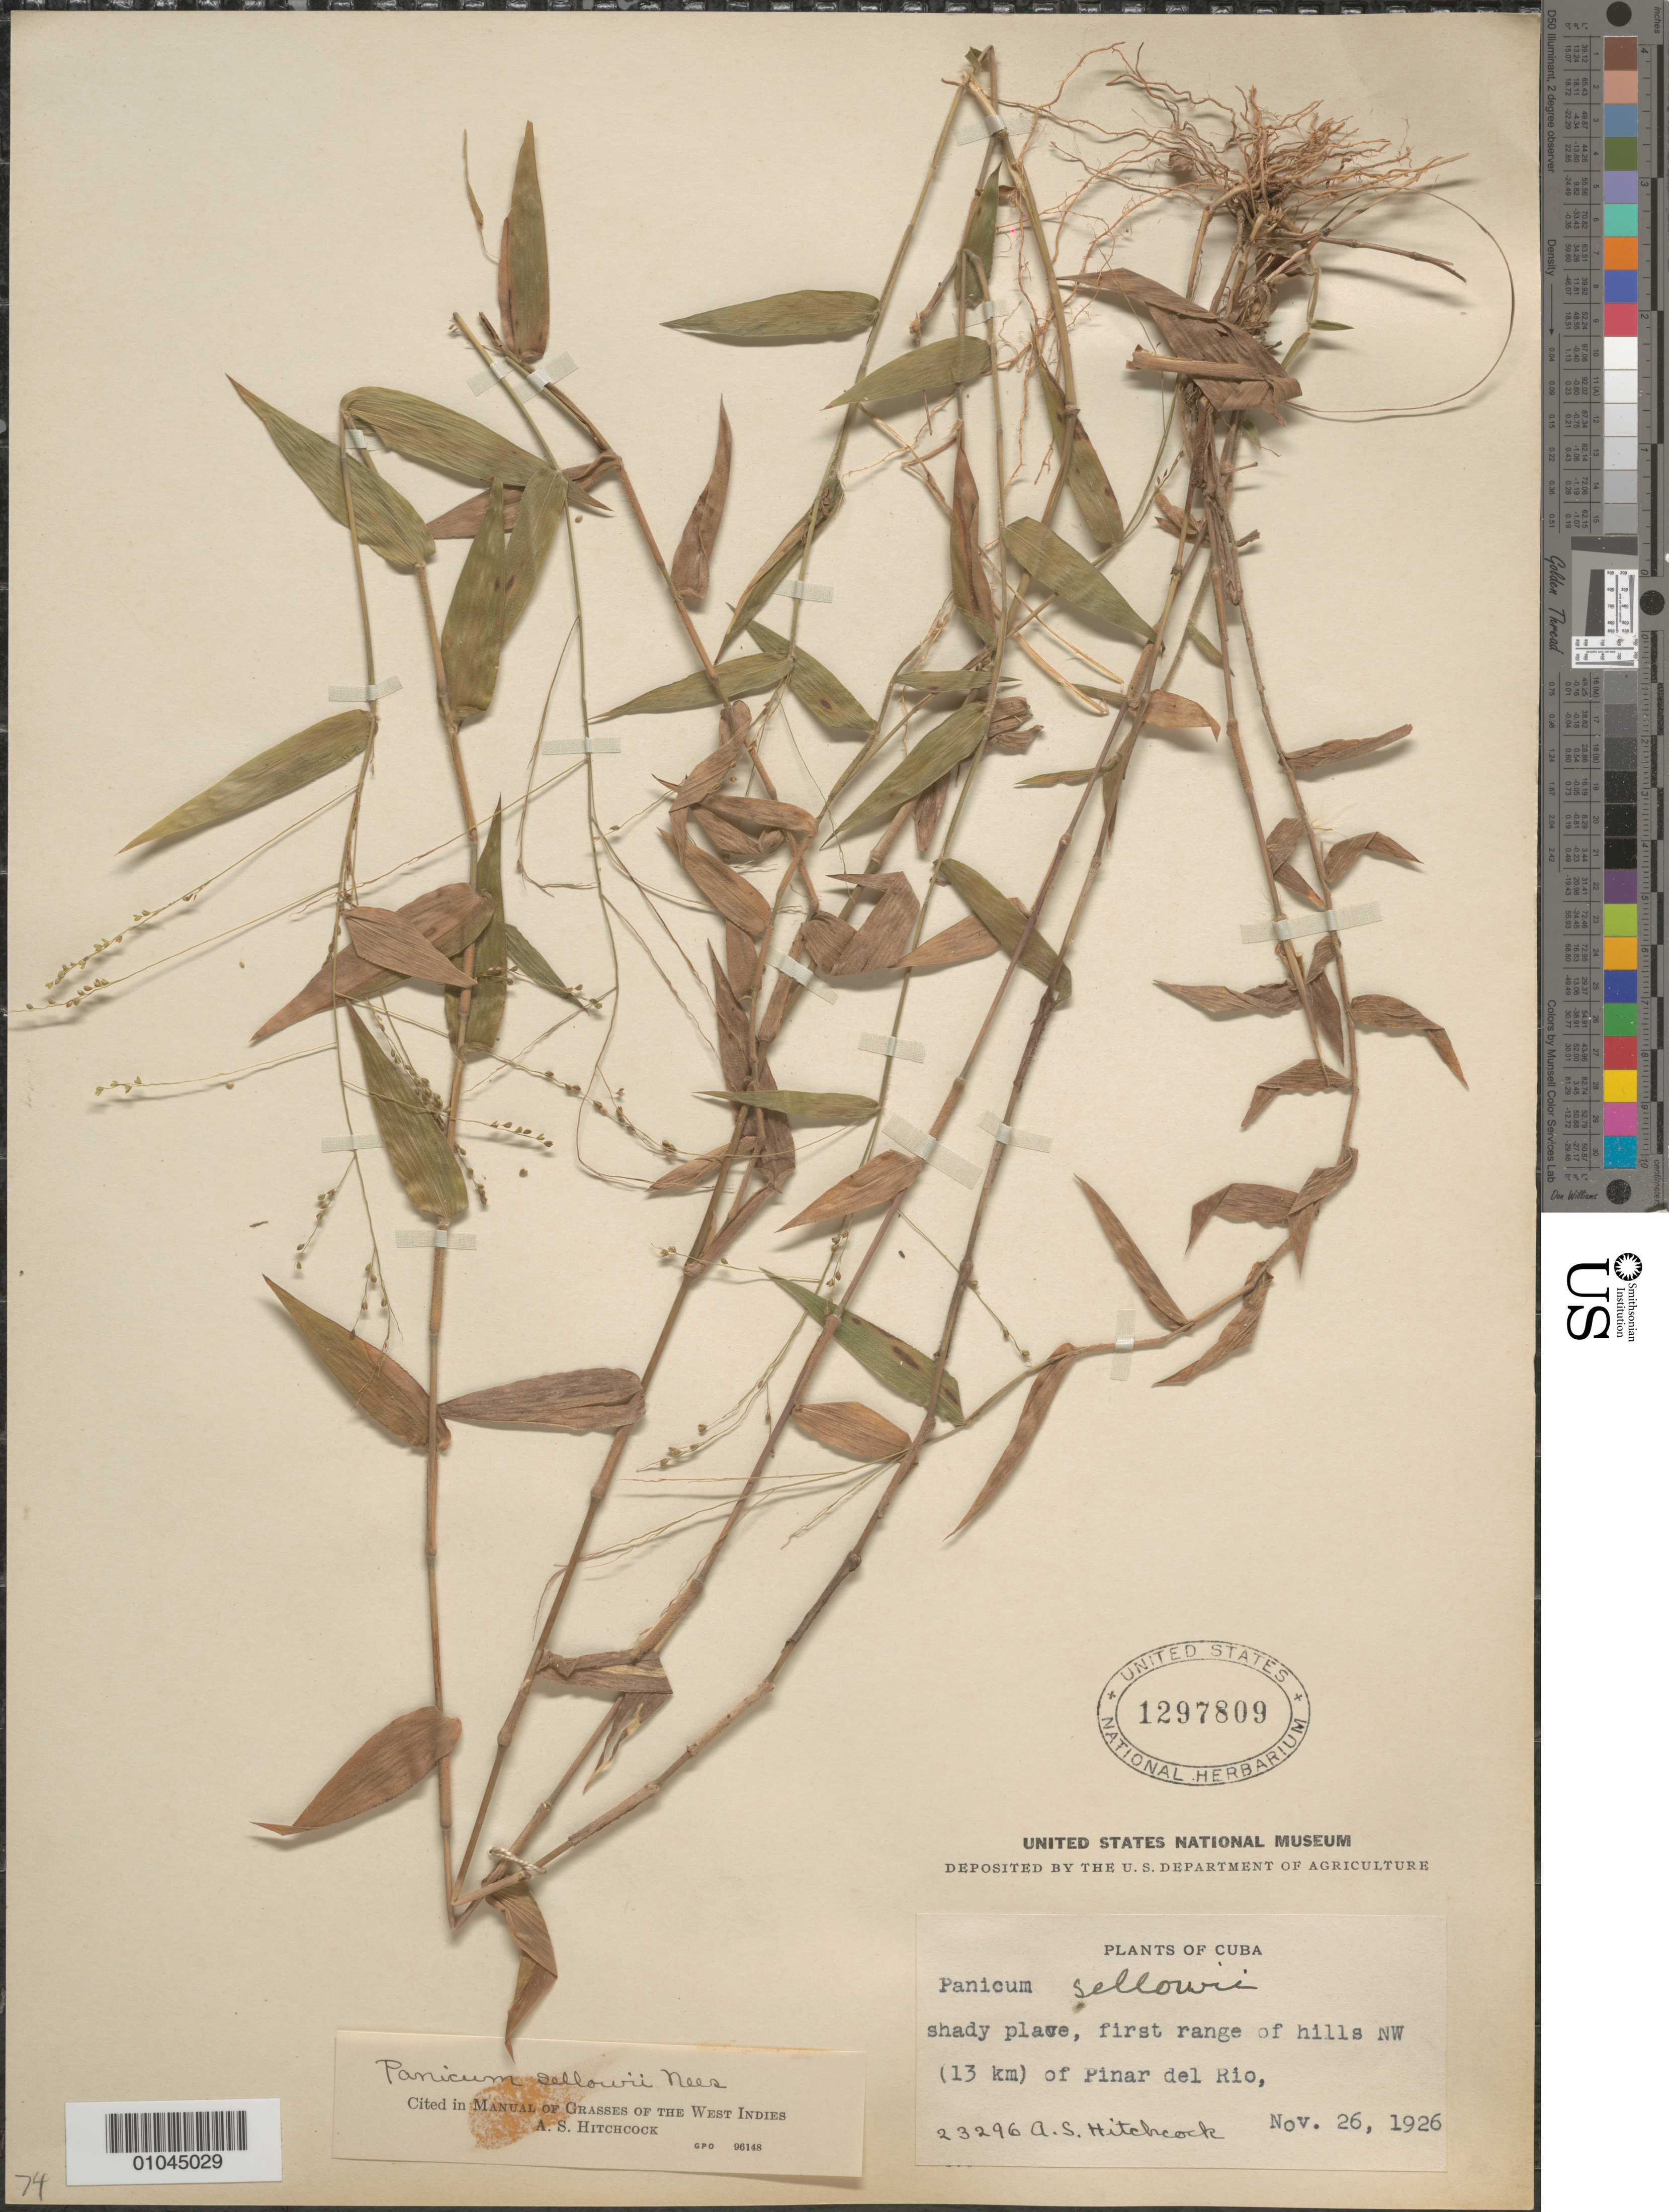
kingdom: Plantae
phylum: Tracheophyta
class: Liliopsida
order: Poales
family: Poaceae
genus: Panicum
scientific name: Panicum sellowii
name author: Nees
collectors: A. S. Hitchcock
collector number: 23296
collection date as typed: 26 Nov 1926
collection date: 1926-11-26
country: Cuba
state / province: Pinar del Rio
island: Cuba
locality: First range of hills NW (13 km) of Pinar del Rio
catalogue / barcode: US 1297809